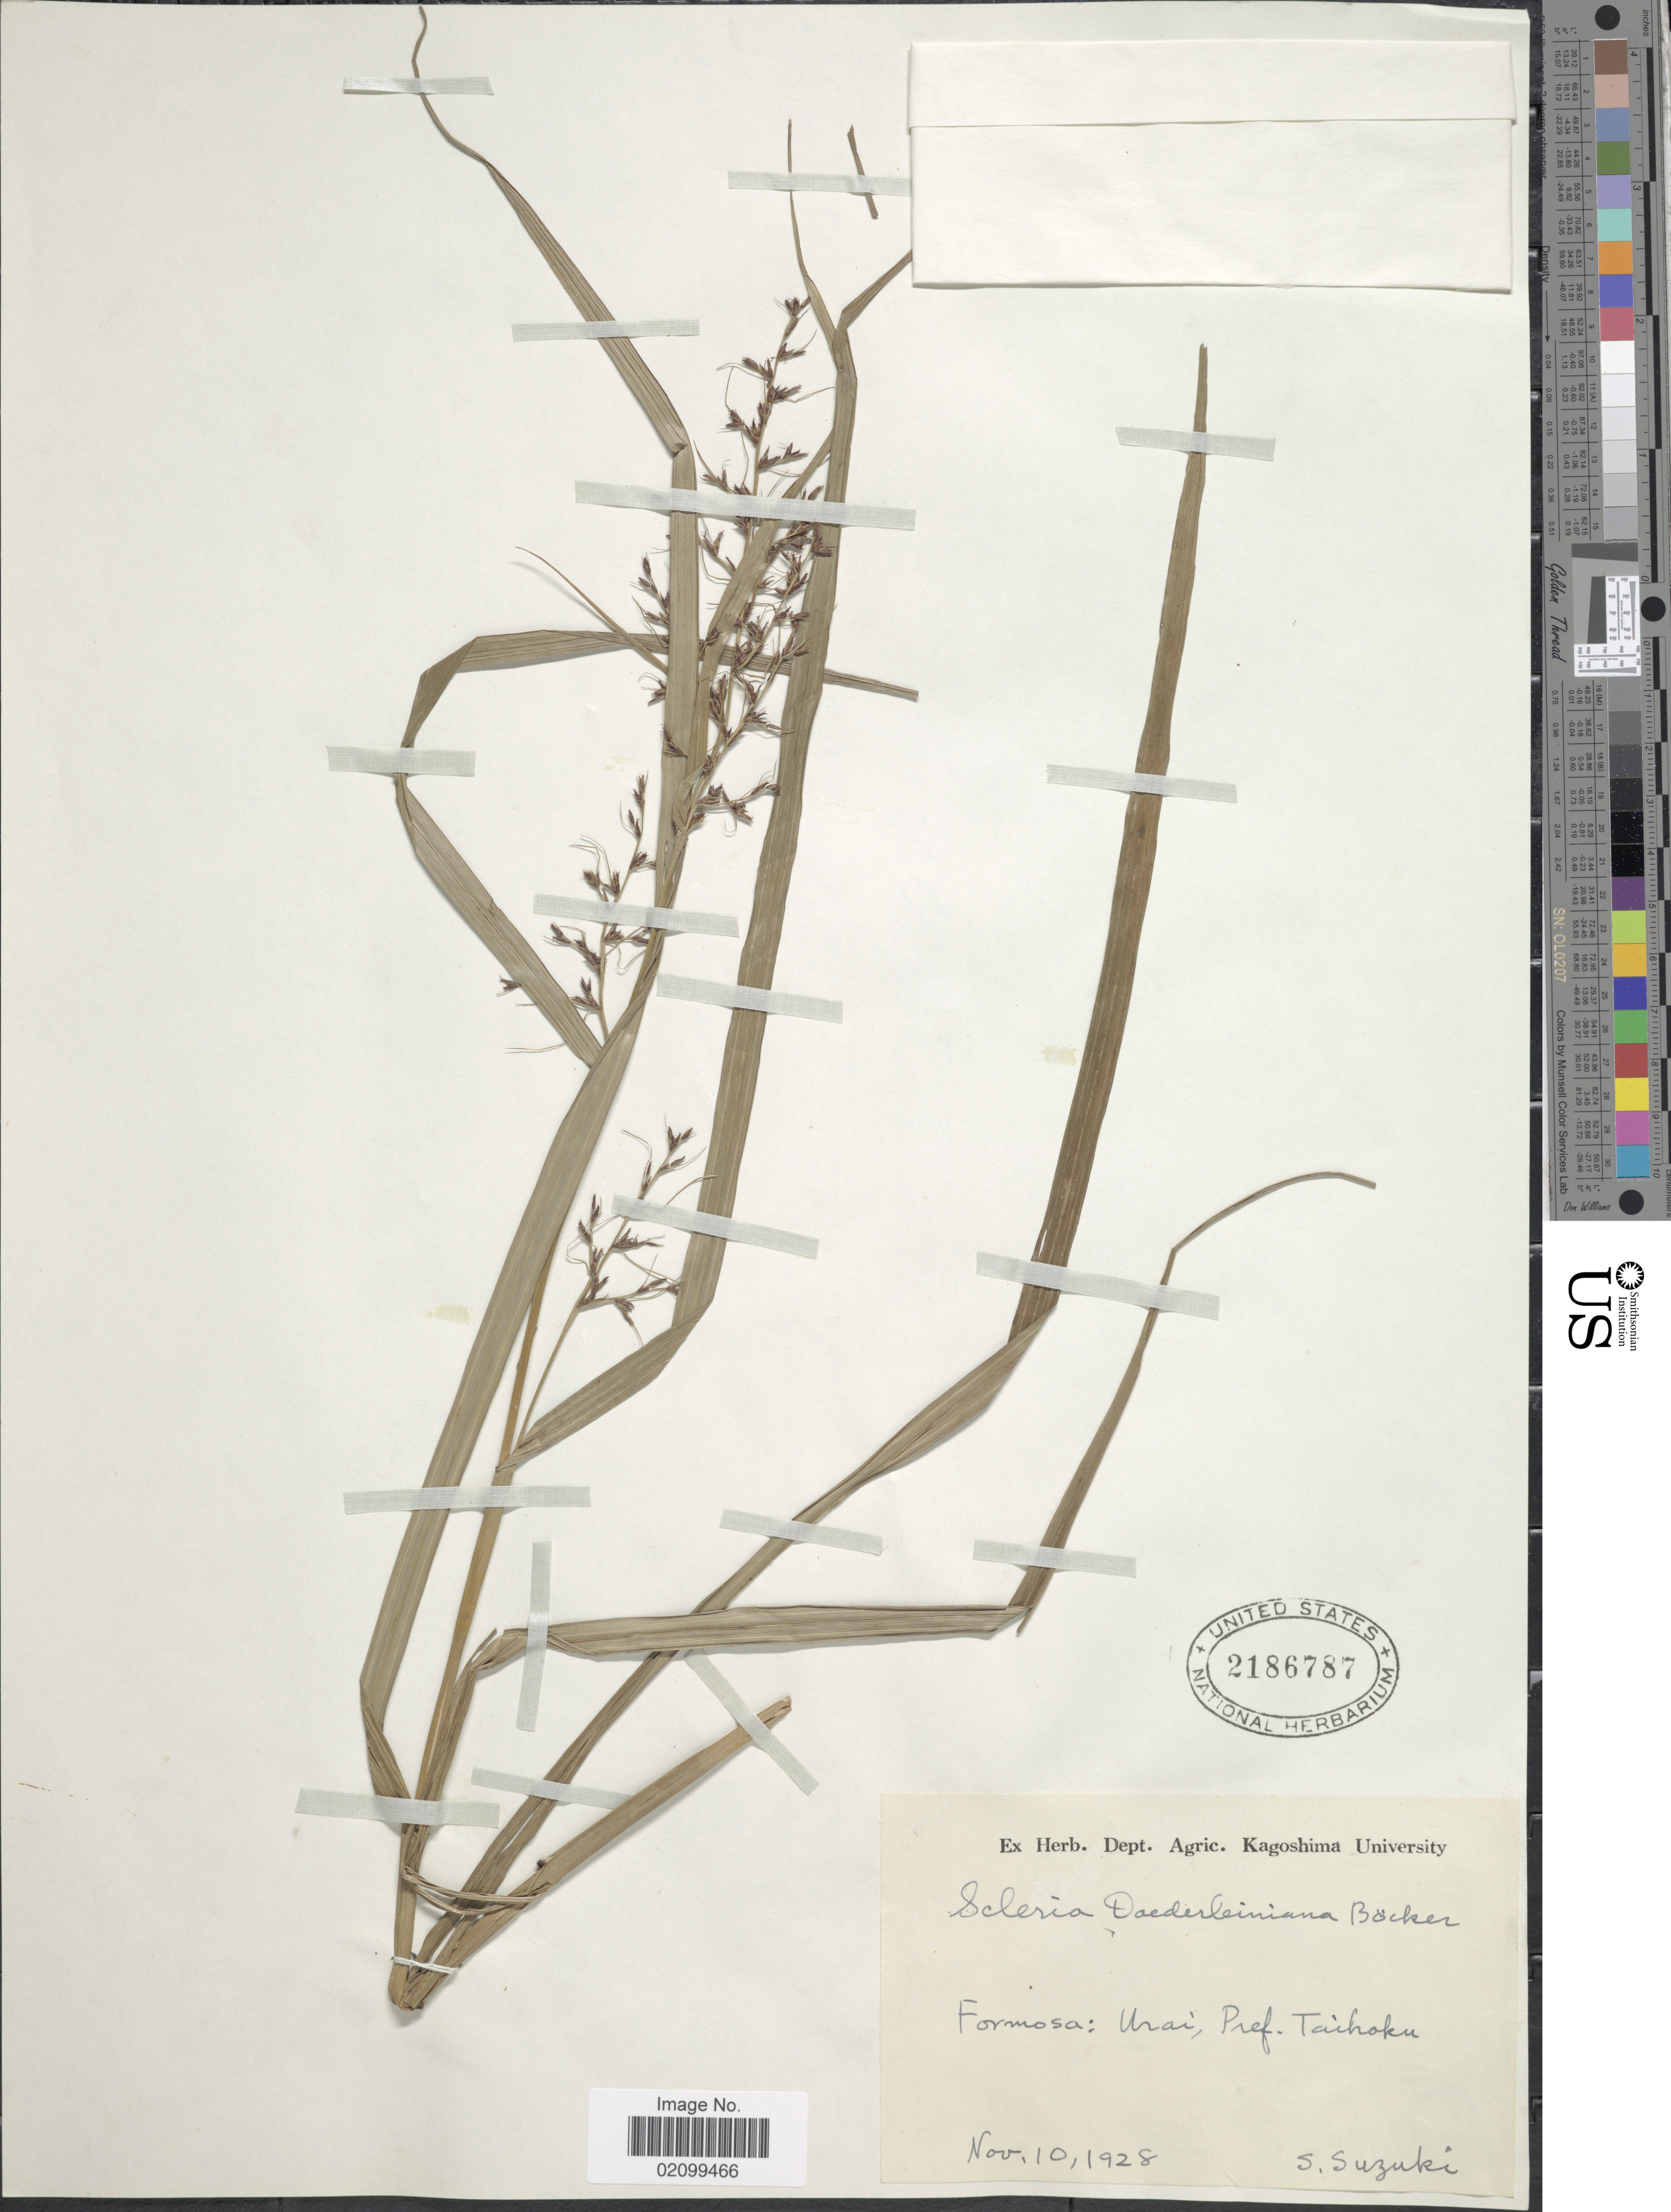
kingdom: Plantae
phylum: Tracheophyta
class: Liliopsida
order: Poales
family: Cyperaceae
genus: Scleria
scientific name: Scleria terrestris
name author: (L.) Fassett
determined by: Strong, Mark T., (BOT), Smithsonian Institution - National Museum of Natural History (UNITED STATES)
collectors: S. Suzuki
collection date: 1928-11-10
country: Taiwan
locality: Formosa: Urai, Pref. Taihoku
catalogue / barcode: US 2186787